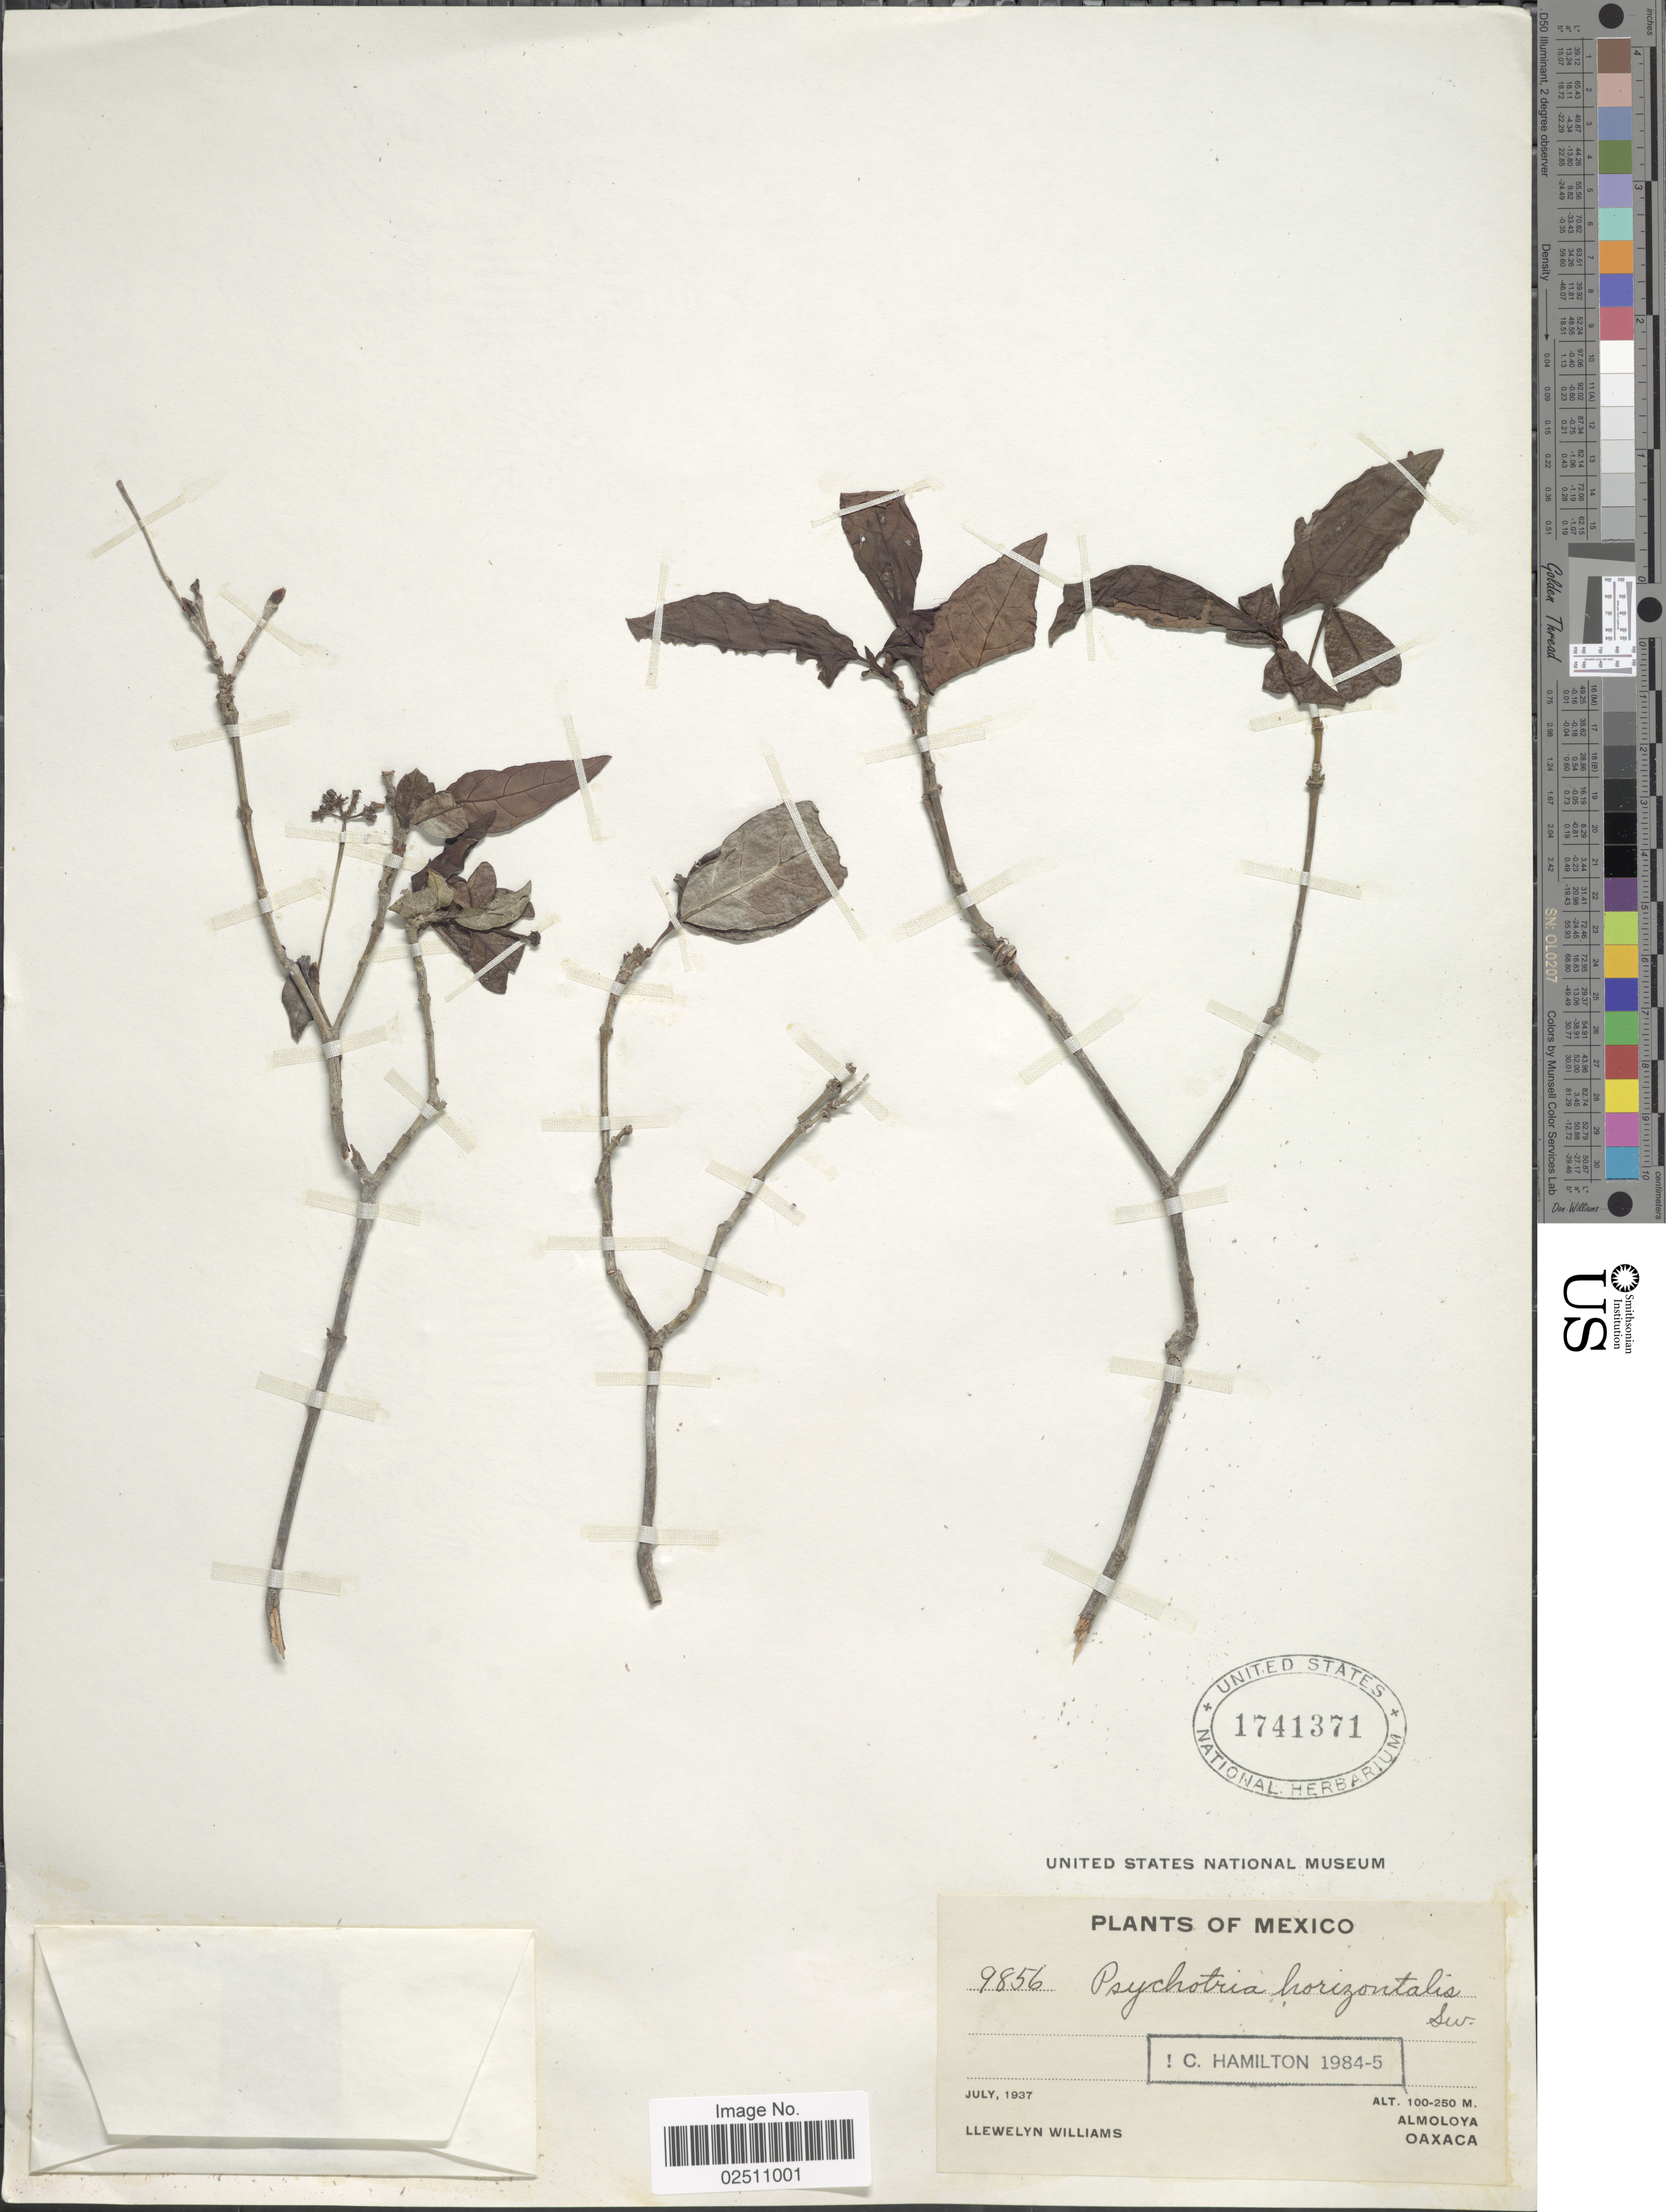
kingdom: Plantae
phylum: Tracheophyta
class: Magnoliopsida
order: Gentianales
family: Rubiaceae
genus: Psychotria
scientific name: Psychotria horizontalis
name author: Sw.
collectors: Ll. Williams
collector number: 9856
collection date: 1937-07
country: Mexico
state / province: Oaxaca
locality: Almoloya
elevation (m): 100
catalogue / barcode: US 1741371